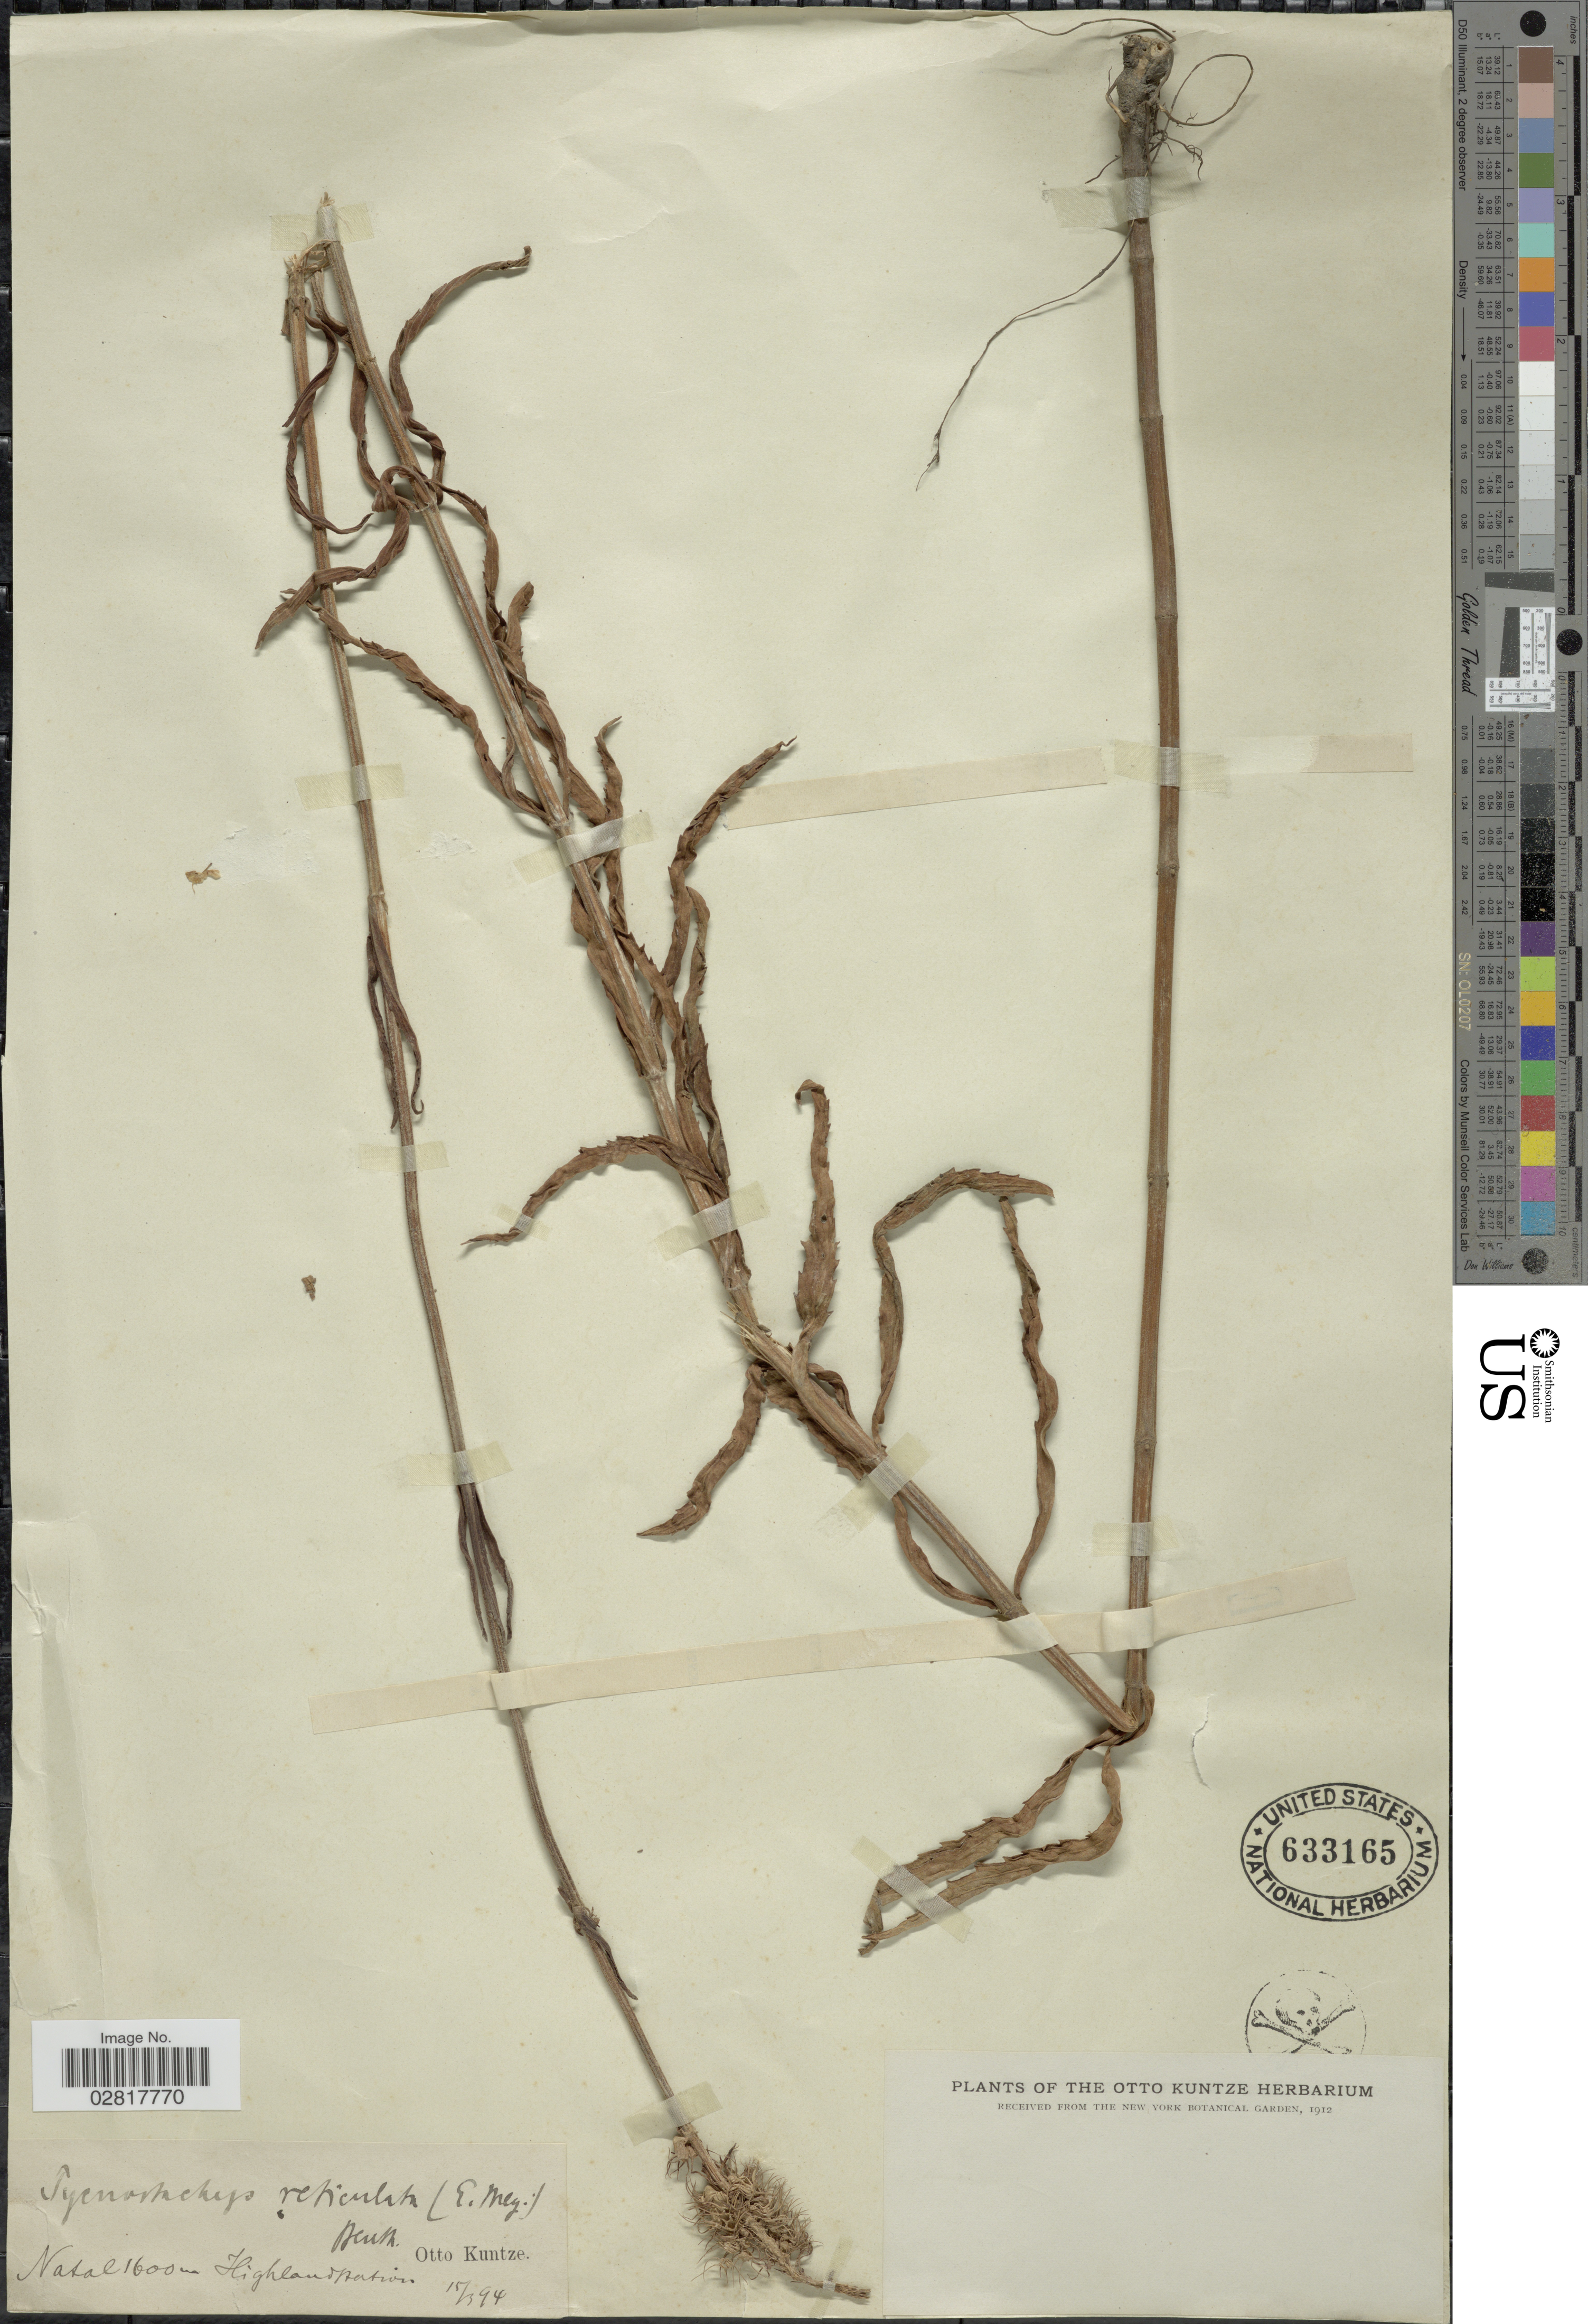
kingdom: Plantae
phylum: Tracheophyta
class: Magnoliopsida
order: Lamiales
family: Lamiaceae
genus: Pycnostachys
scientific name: Pycnostachys reticulata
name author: (E. Mey.) Benth.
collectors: C.E.O. Kuntze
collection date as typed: Transcribed d/m/y: 15/3/94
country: South Africa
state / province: KwaZulu-Natal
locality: Natal. Highland station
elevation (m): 1600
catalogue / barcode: US 633165